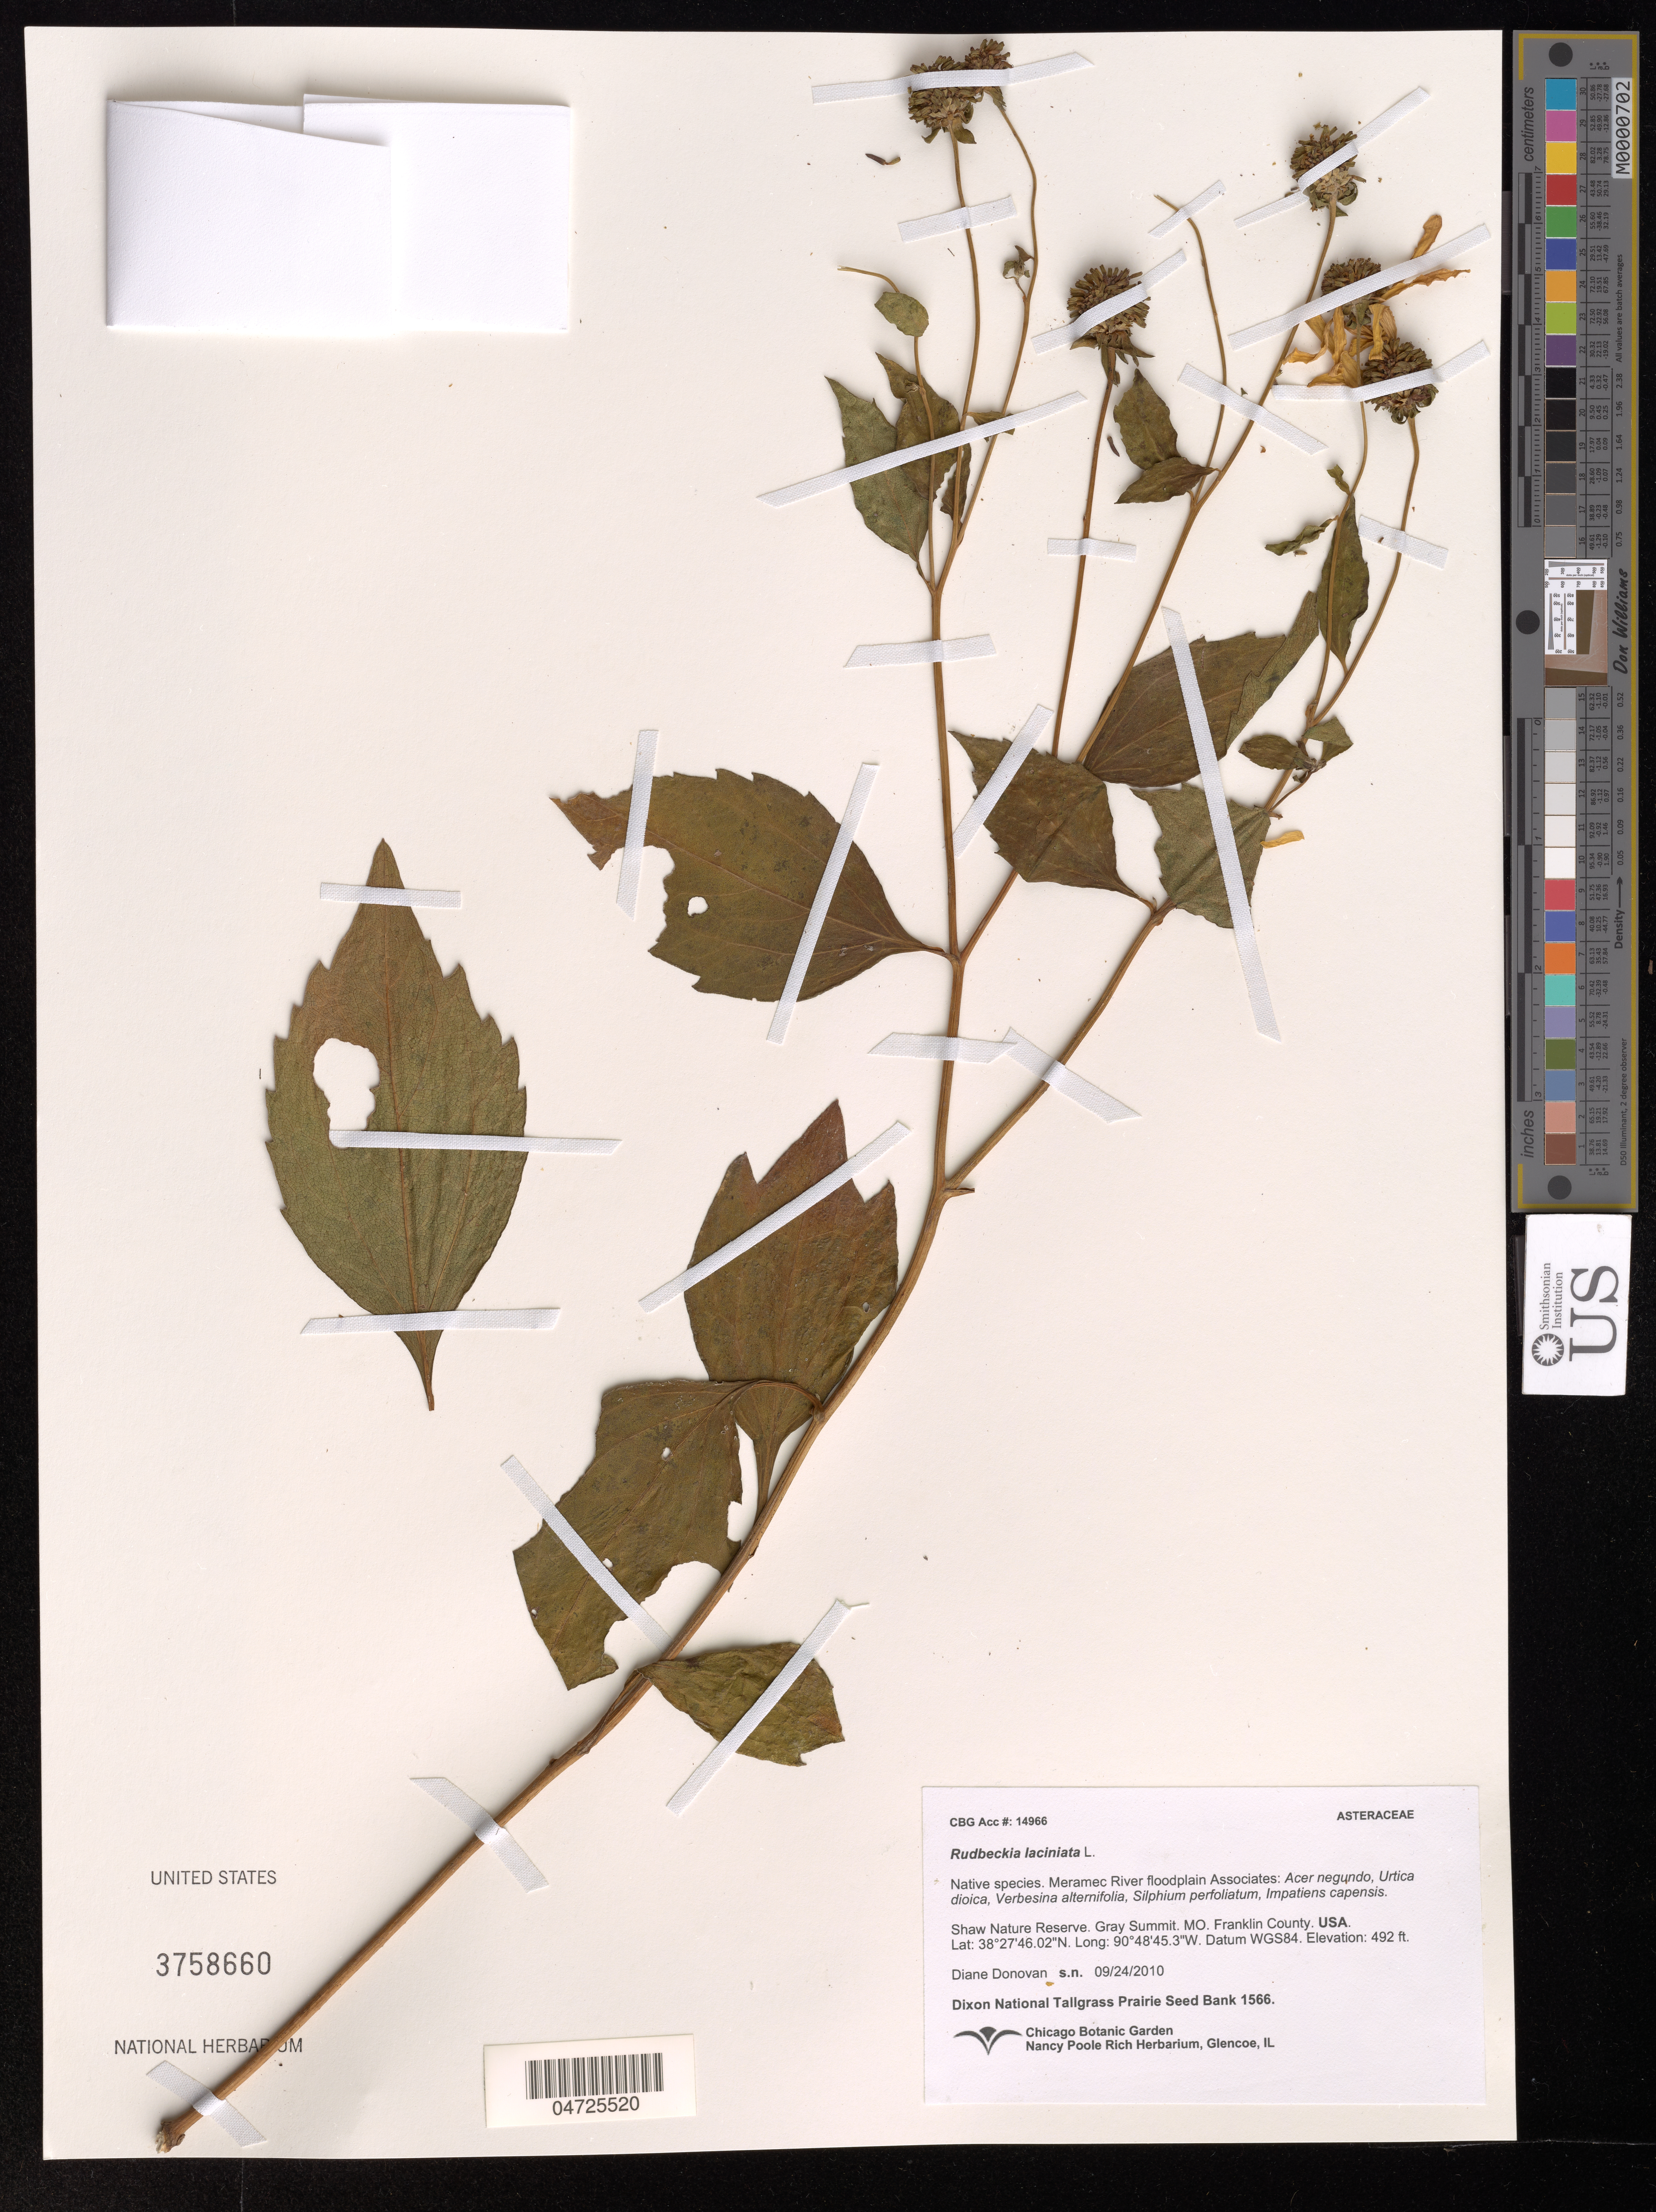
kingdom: Plantae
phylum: Tracheophyta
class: Magnoliopsida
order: Asterales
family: Asteraceae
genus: Rudbeckia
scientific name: Rudbeckia laciniata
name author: L.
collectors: D. Donovan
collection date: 2010-09-24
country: United States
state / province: Missouri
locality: Shaw Nature Reserve. Gray Summit. Franklin County. Datum WGS84.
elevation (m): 150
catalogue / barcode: US 3758660